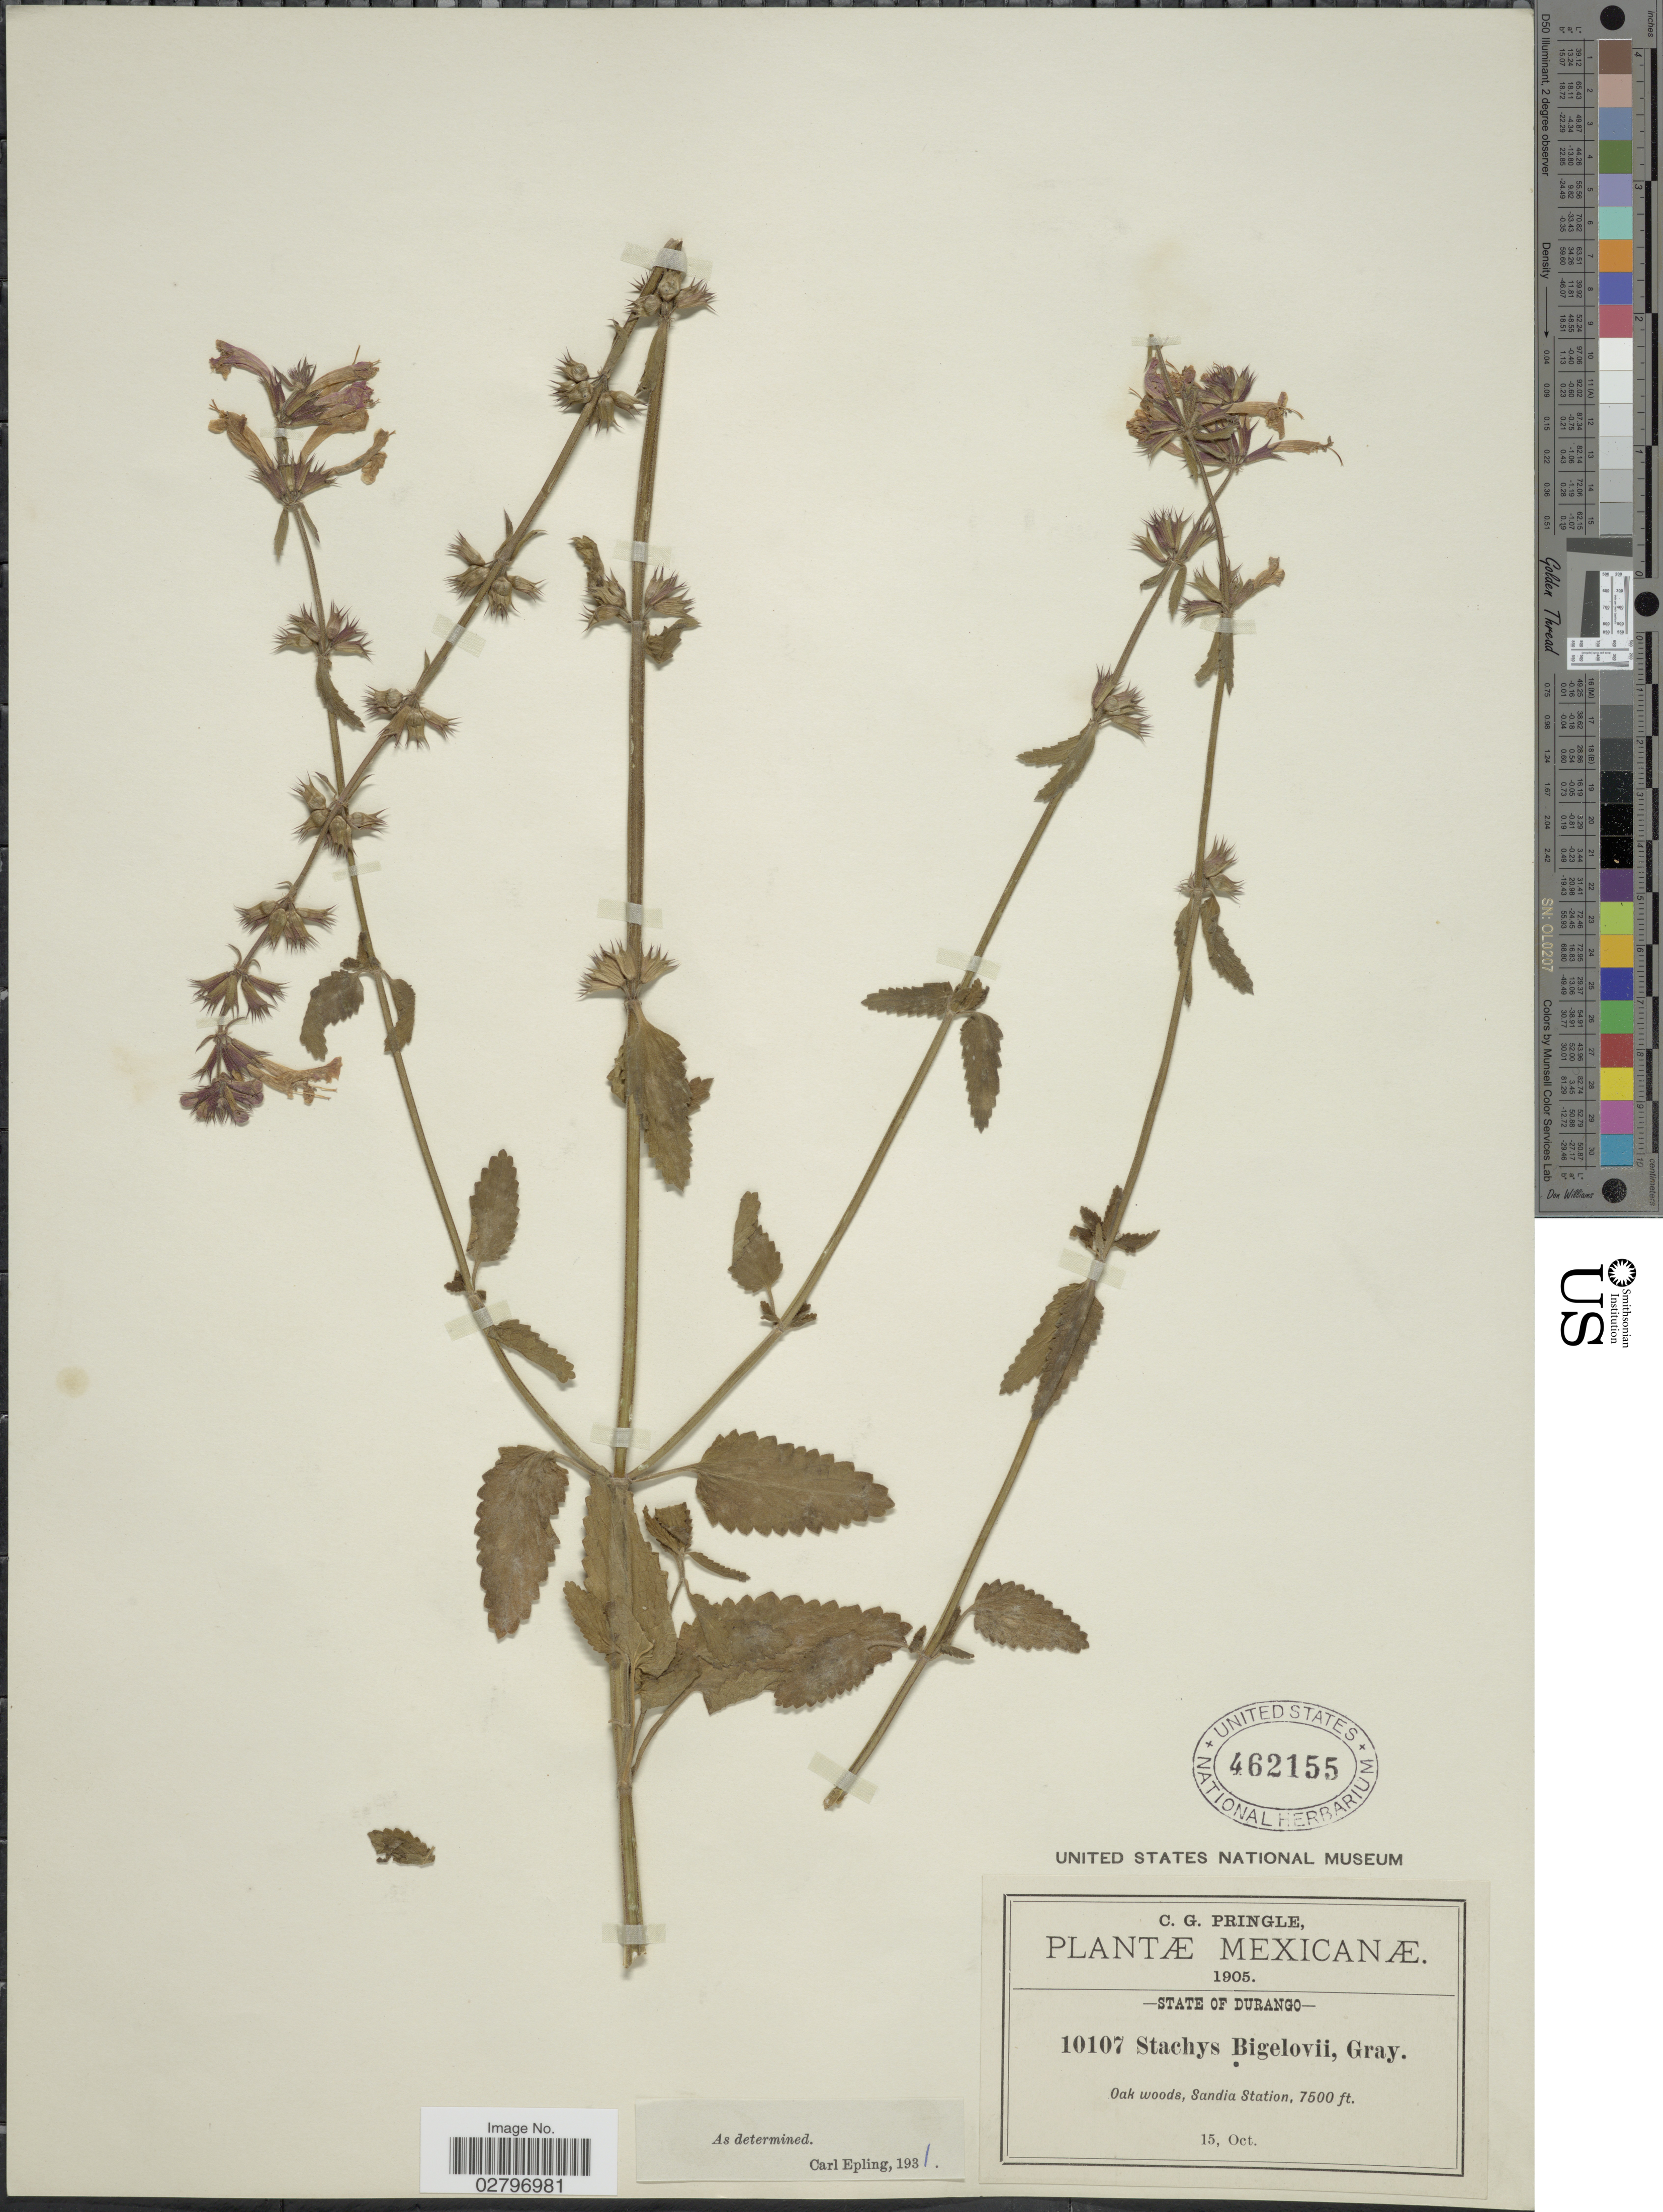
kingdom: Plantae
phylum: Tracheophyta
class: Magnoliopsida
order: Lamiales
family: Lamiaceae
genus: Stachys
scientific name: Stachys bigelovii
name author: A. Gray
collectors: C. G. Pringle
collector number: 10107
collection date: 1905-10-15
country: Mexico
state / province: Durango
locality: State of Durango, Oak woods, Sandia Station.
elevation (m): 2286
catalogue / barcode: US 462155